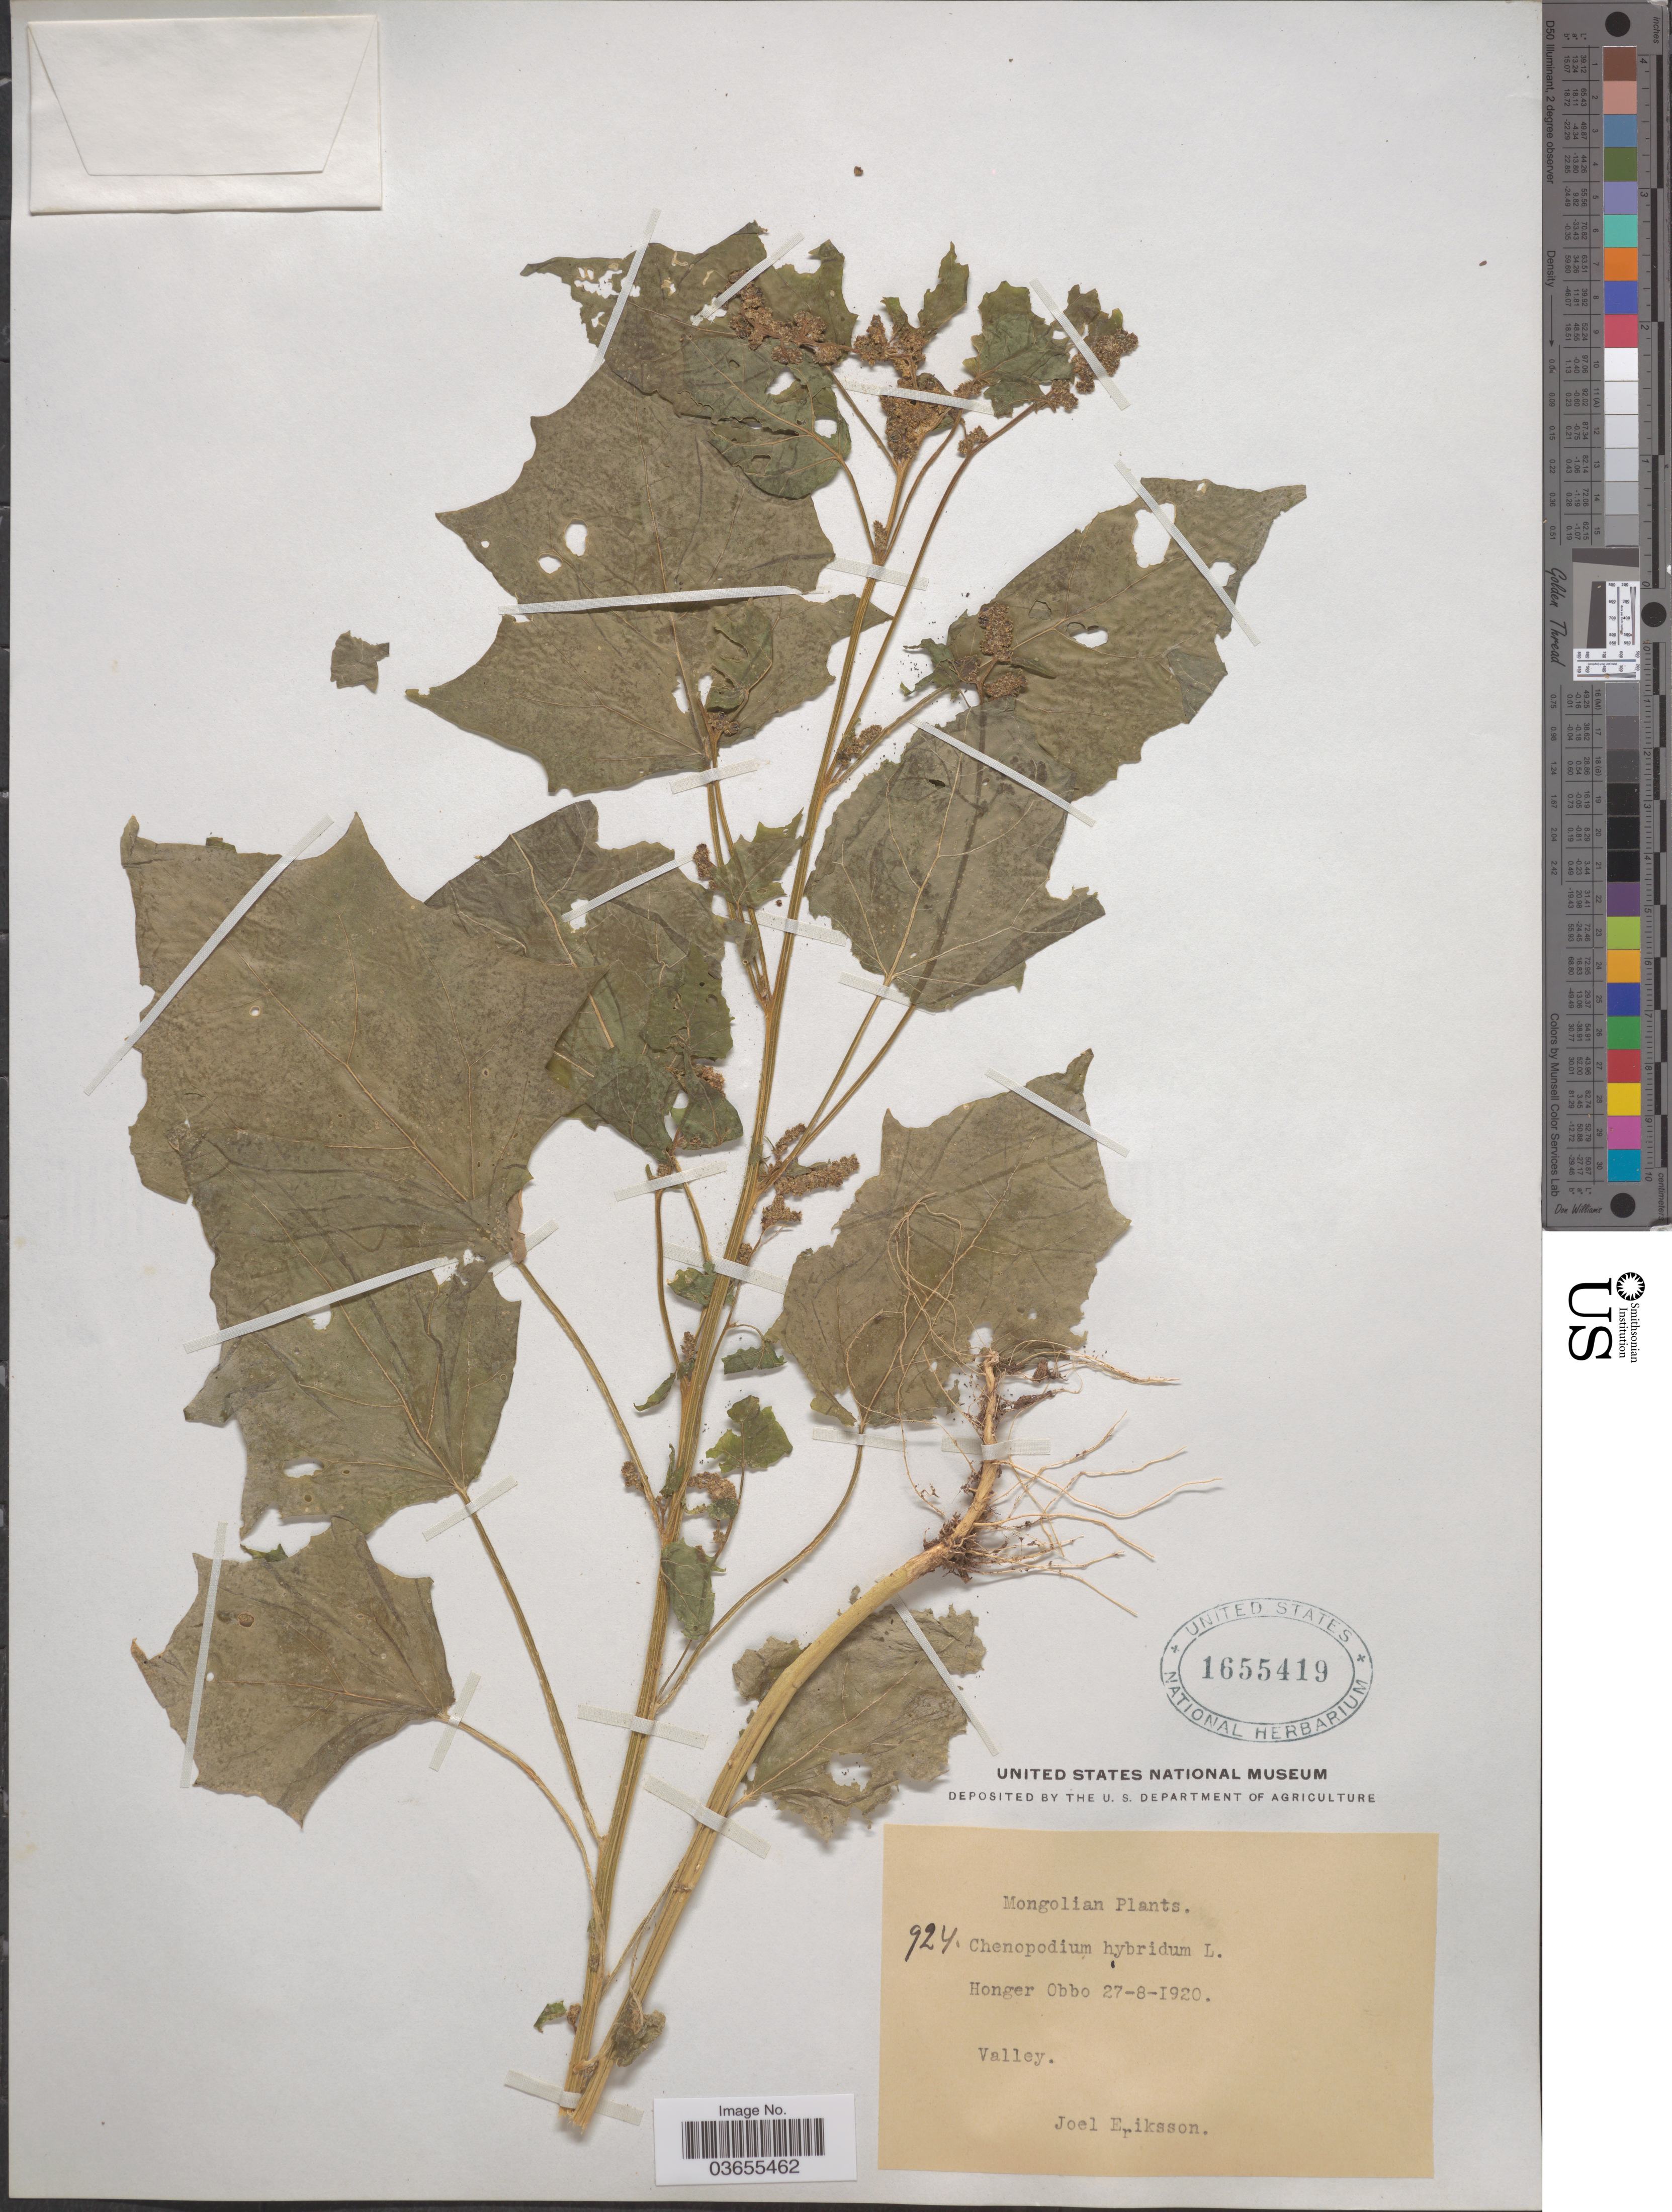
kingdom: Plantae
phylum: Tracheophyta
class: Magnoliopsida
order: Caryophyllales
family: Amaranthaceae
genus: Chenopodium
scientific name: Chenopodium hybridum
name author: L.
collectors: J. Eriksson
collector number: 924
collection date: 1920-08-27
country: Mongolia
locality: Honger Obbo.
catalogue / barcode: US 1655419